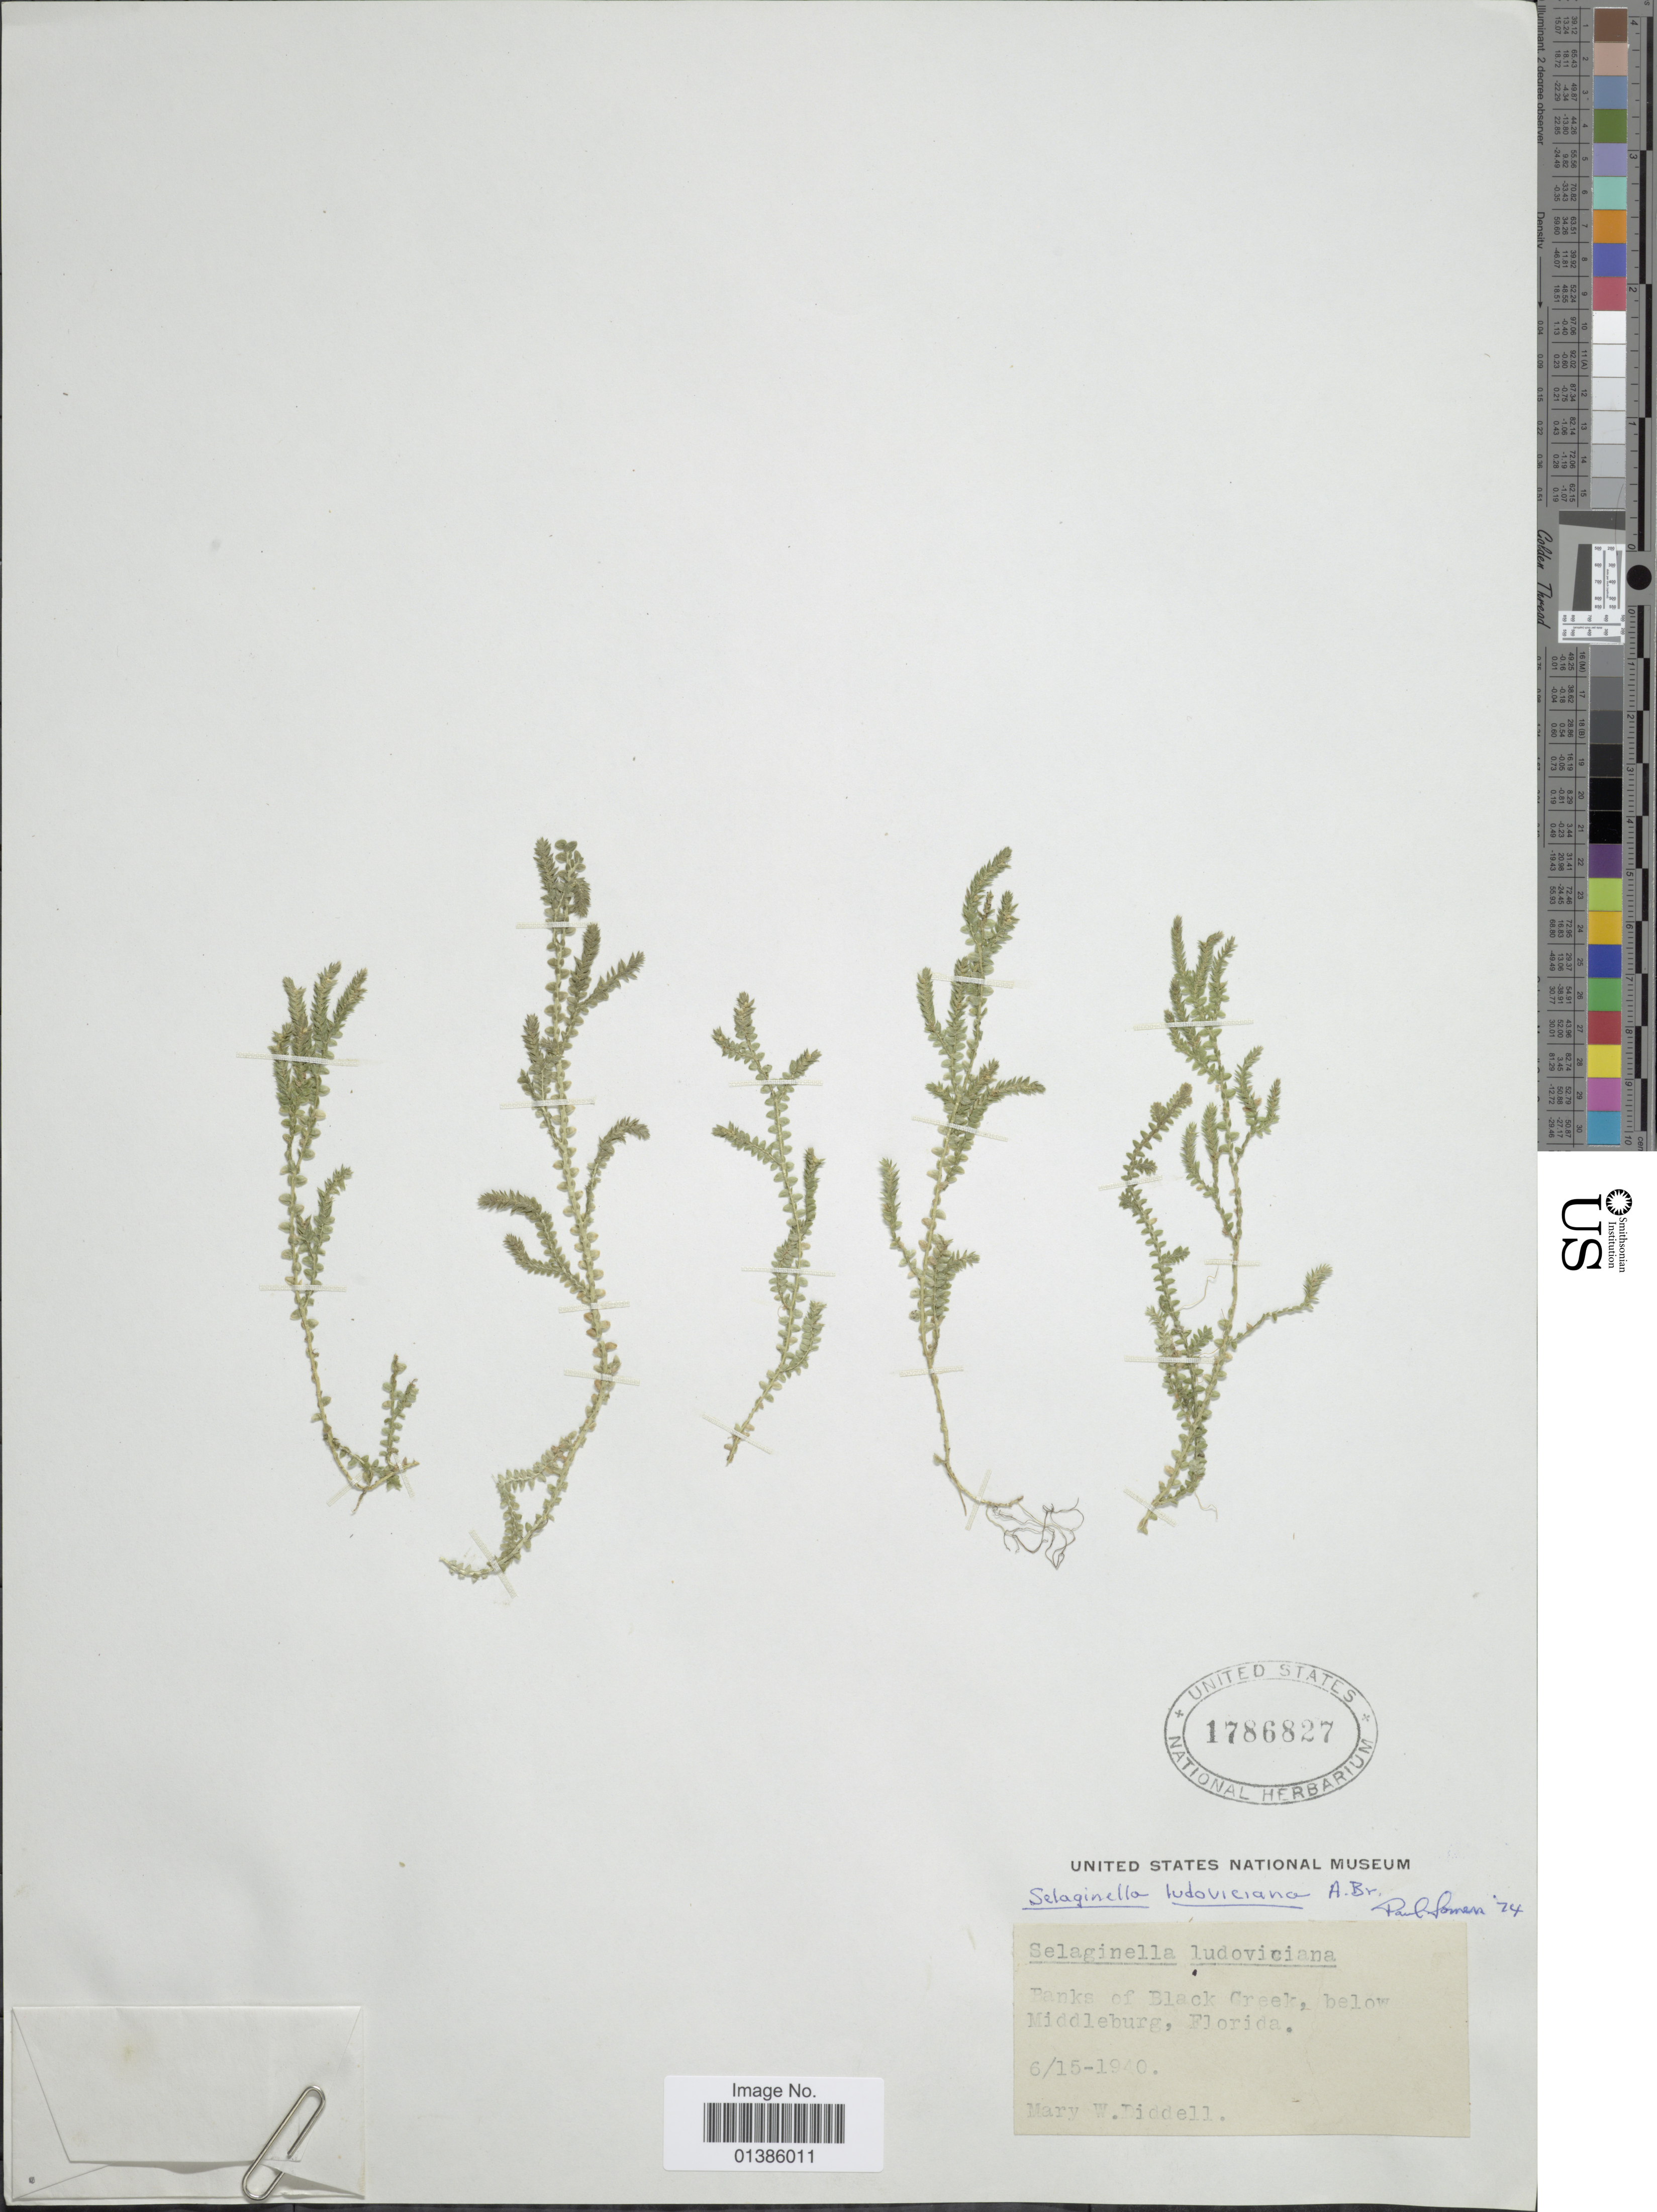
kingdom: Plantae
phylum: Tracheophyta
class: Lycopodiopsida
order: Selaginellales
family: Selaginellaceae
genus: Selaginella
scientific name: Selaginella ludoviciana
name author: A. Braun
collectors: M. Diddell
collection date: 1940-06-15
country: United States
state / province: Florida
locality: Banks of Black Creek, below Middleburg.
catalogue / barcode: US 1786827